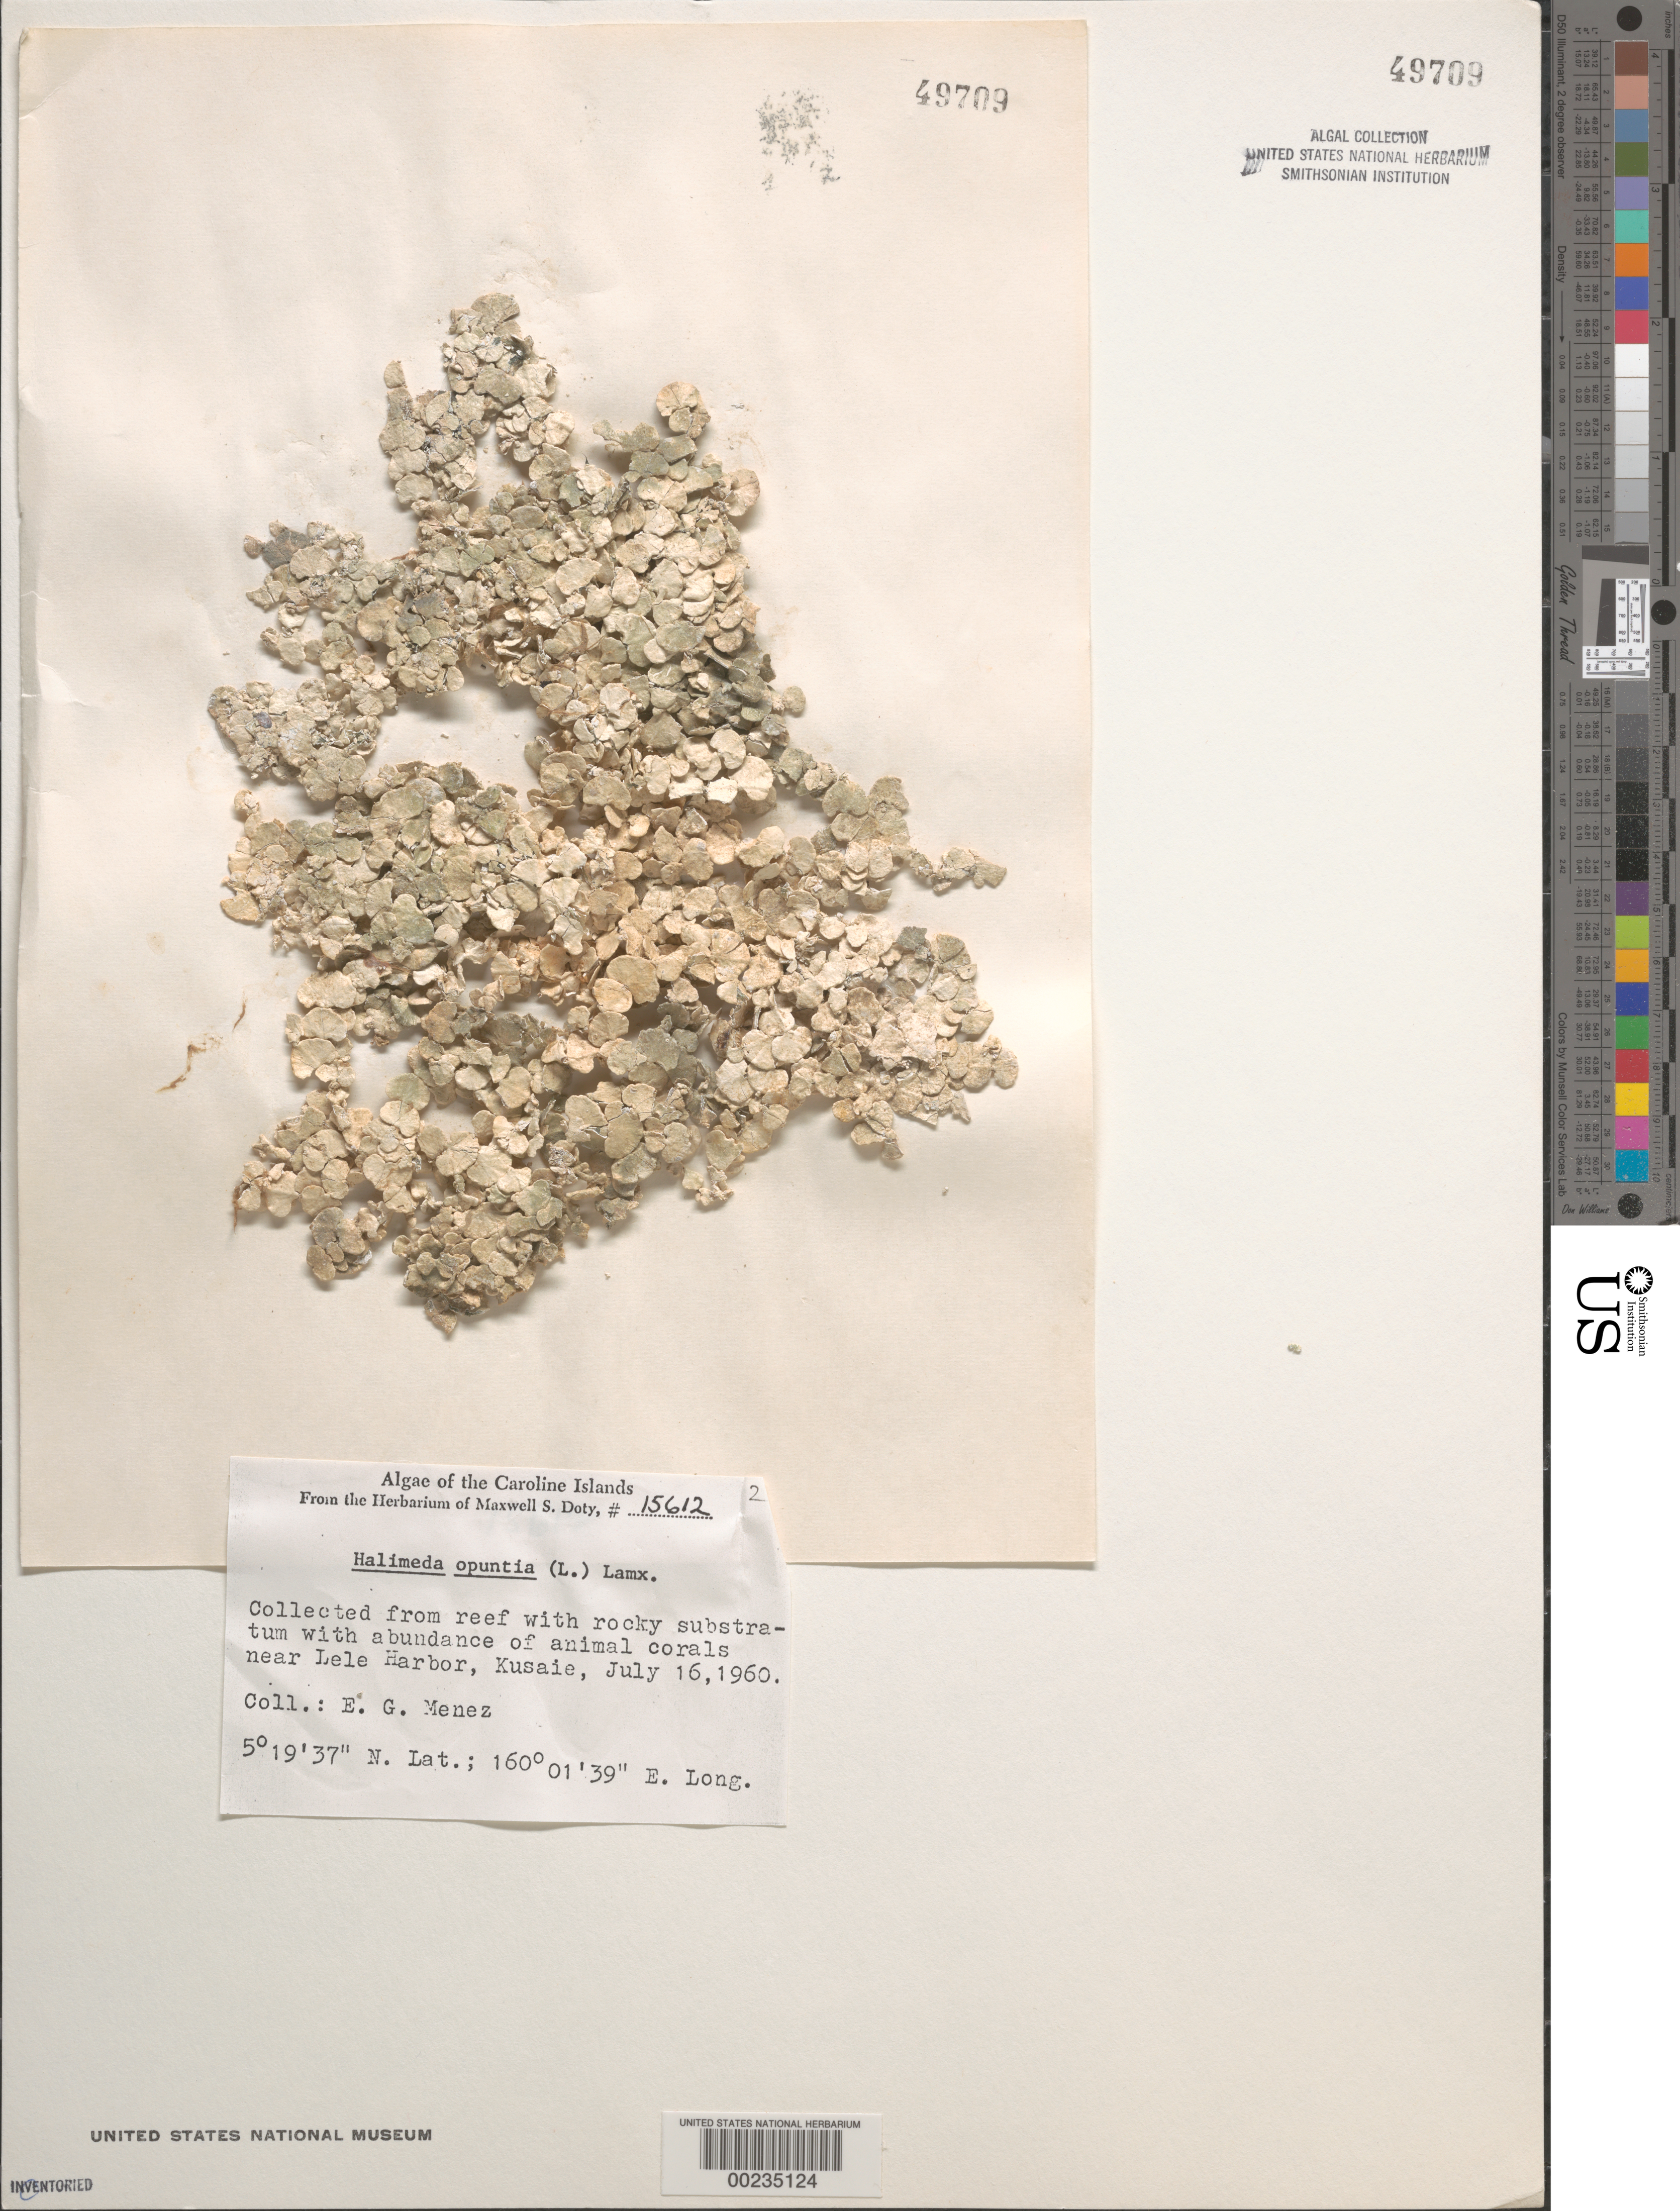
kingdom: Plantae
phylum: Chlorophyta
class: Ulvophyceae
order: Bryopsidales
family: Halimedaceae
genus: Halimeda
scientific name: Halimeda opuntia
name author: (L.) J.V.Lamouroux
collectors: Meñez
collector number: MSD 15612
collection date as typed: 16 Jul 1960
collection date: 1960-07-16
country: Micronesia, Federated States of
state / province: Kosrae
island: Kosrae [Kusaie]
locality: Near Lele Harbor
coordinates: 5 19' 37" N. Lat., 160 01' 39" E. Long.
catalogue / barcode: US 49709